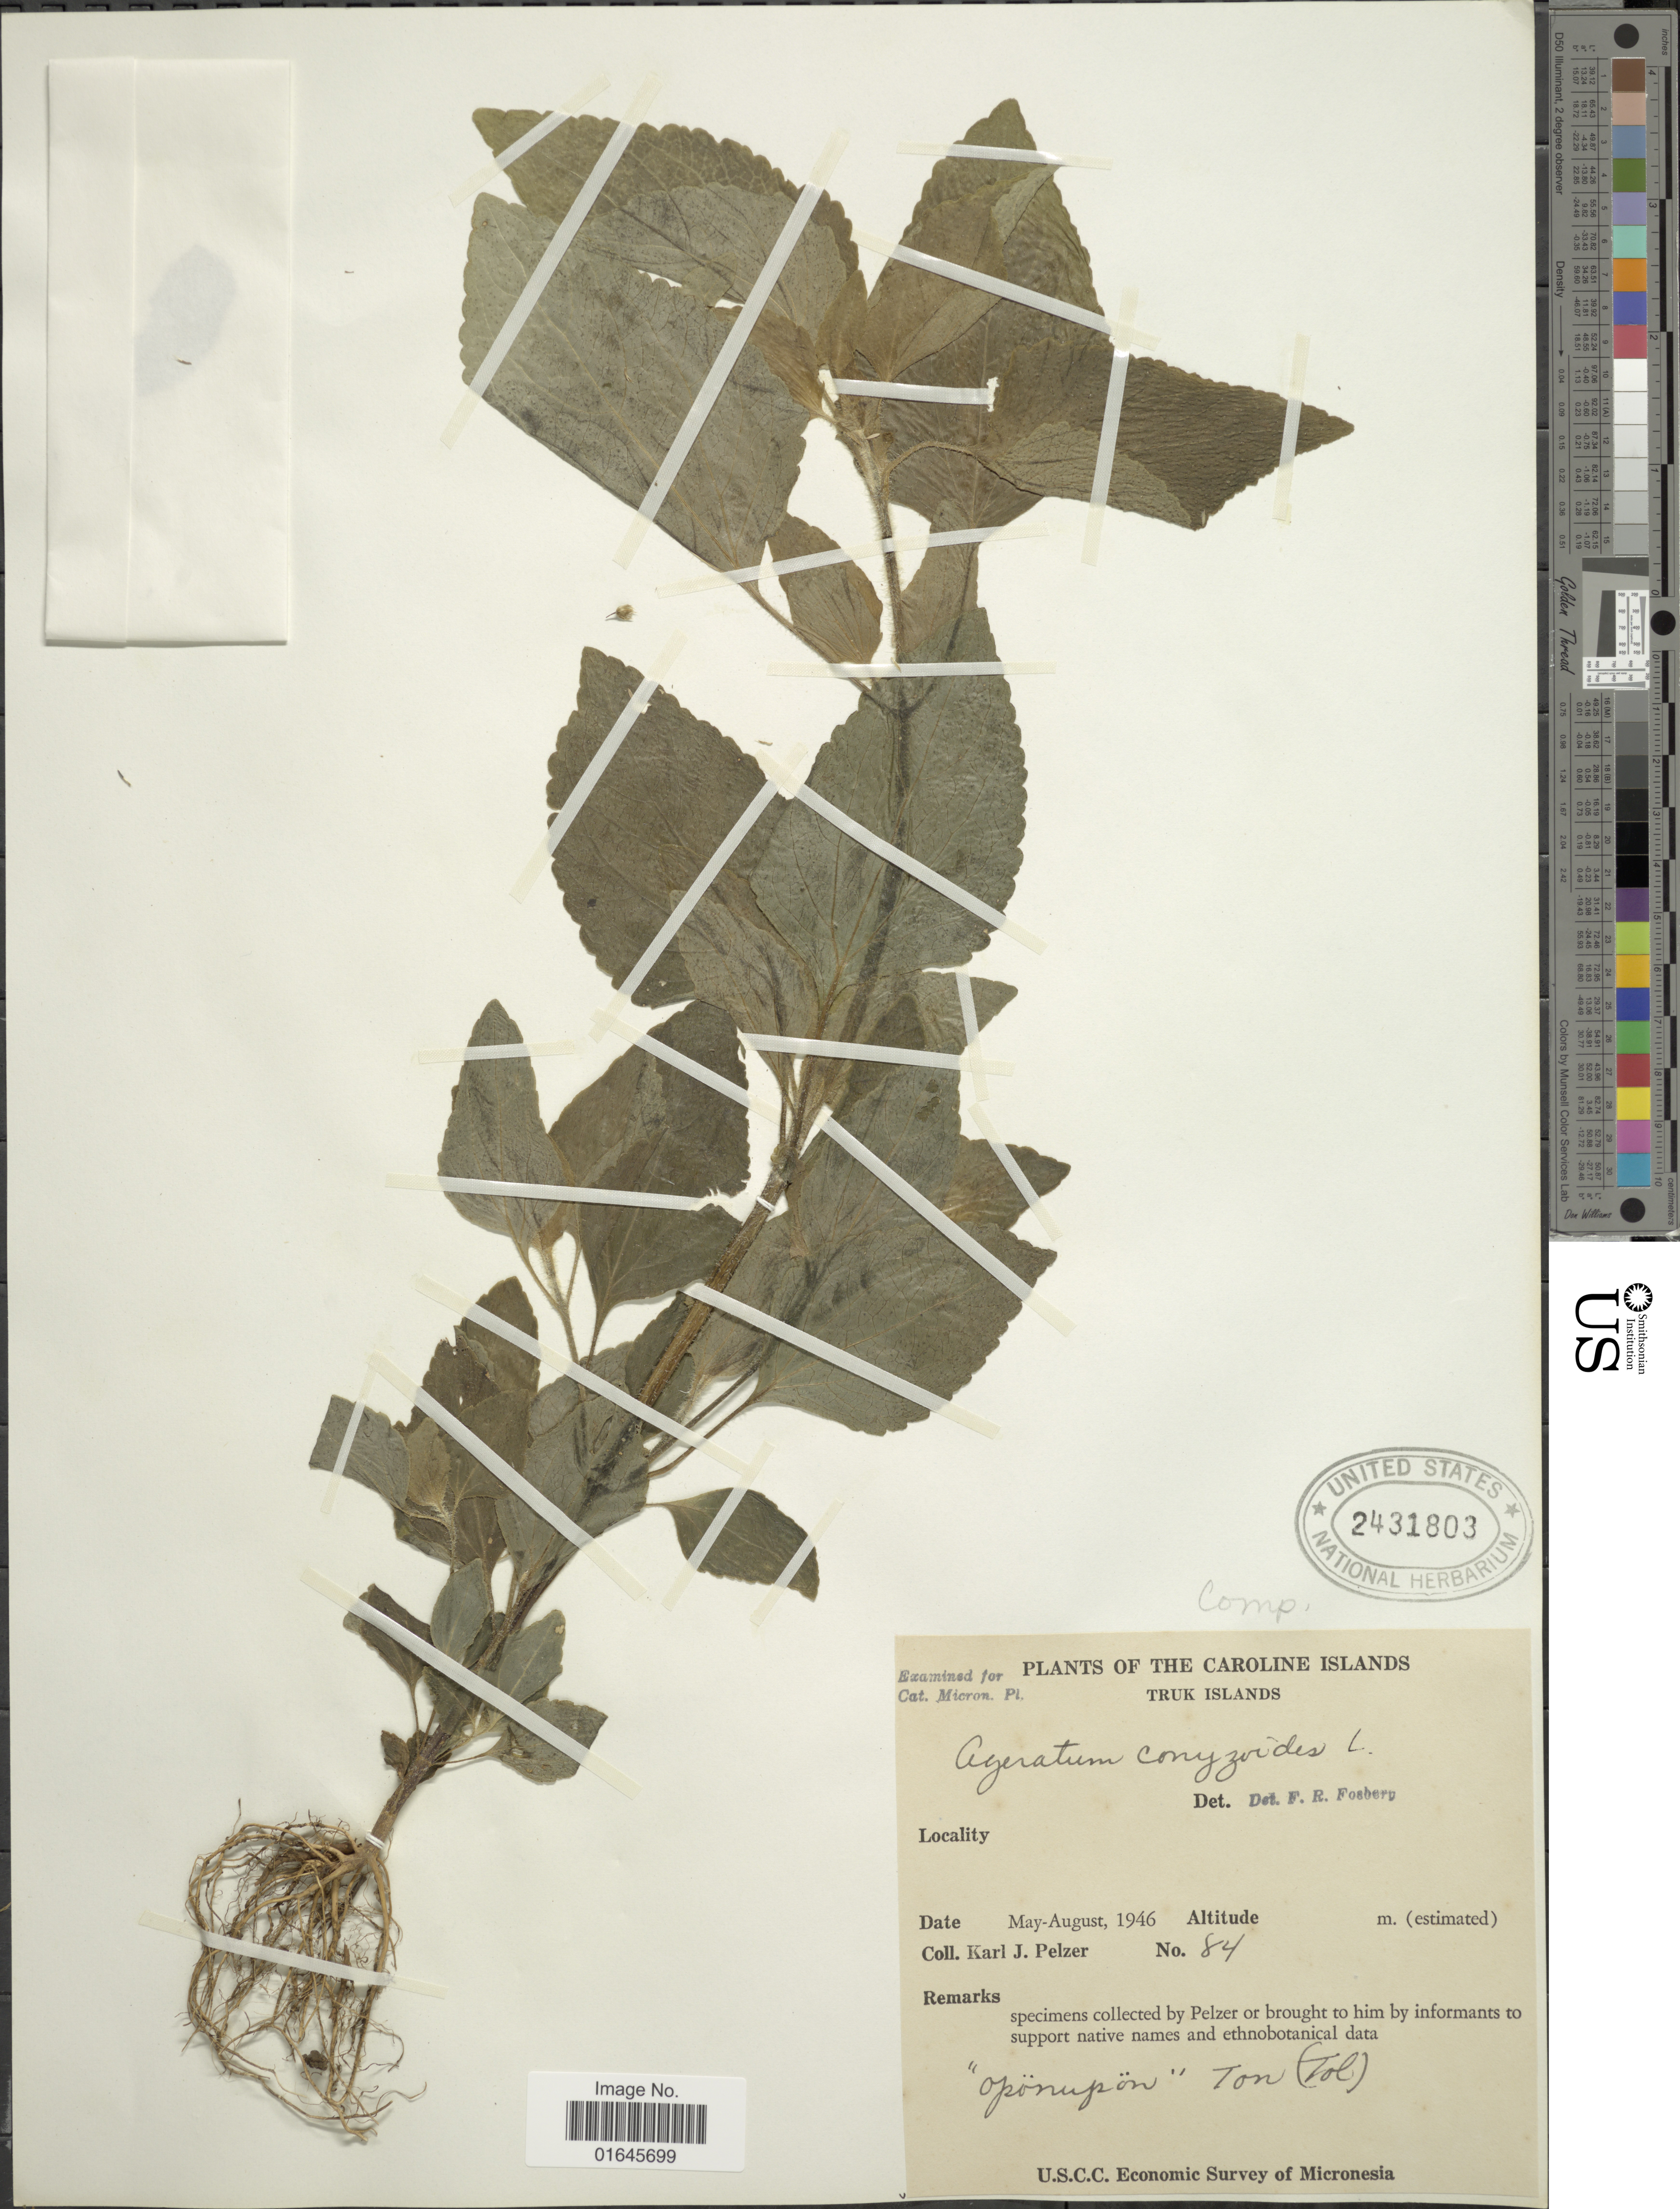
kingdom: Plantae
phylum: Tracheophyta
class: Magnoliopsida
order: Asterales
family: Asteraceae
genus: Ageratum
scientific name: Ageratum conyzoides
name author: L.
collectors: K. J. Pelzer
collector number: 84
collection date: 1946-05/1946-08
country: Micronesia, Federated States of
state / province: Truk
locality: The Caroline Islands, Truk Islands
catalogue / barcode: US 2431803